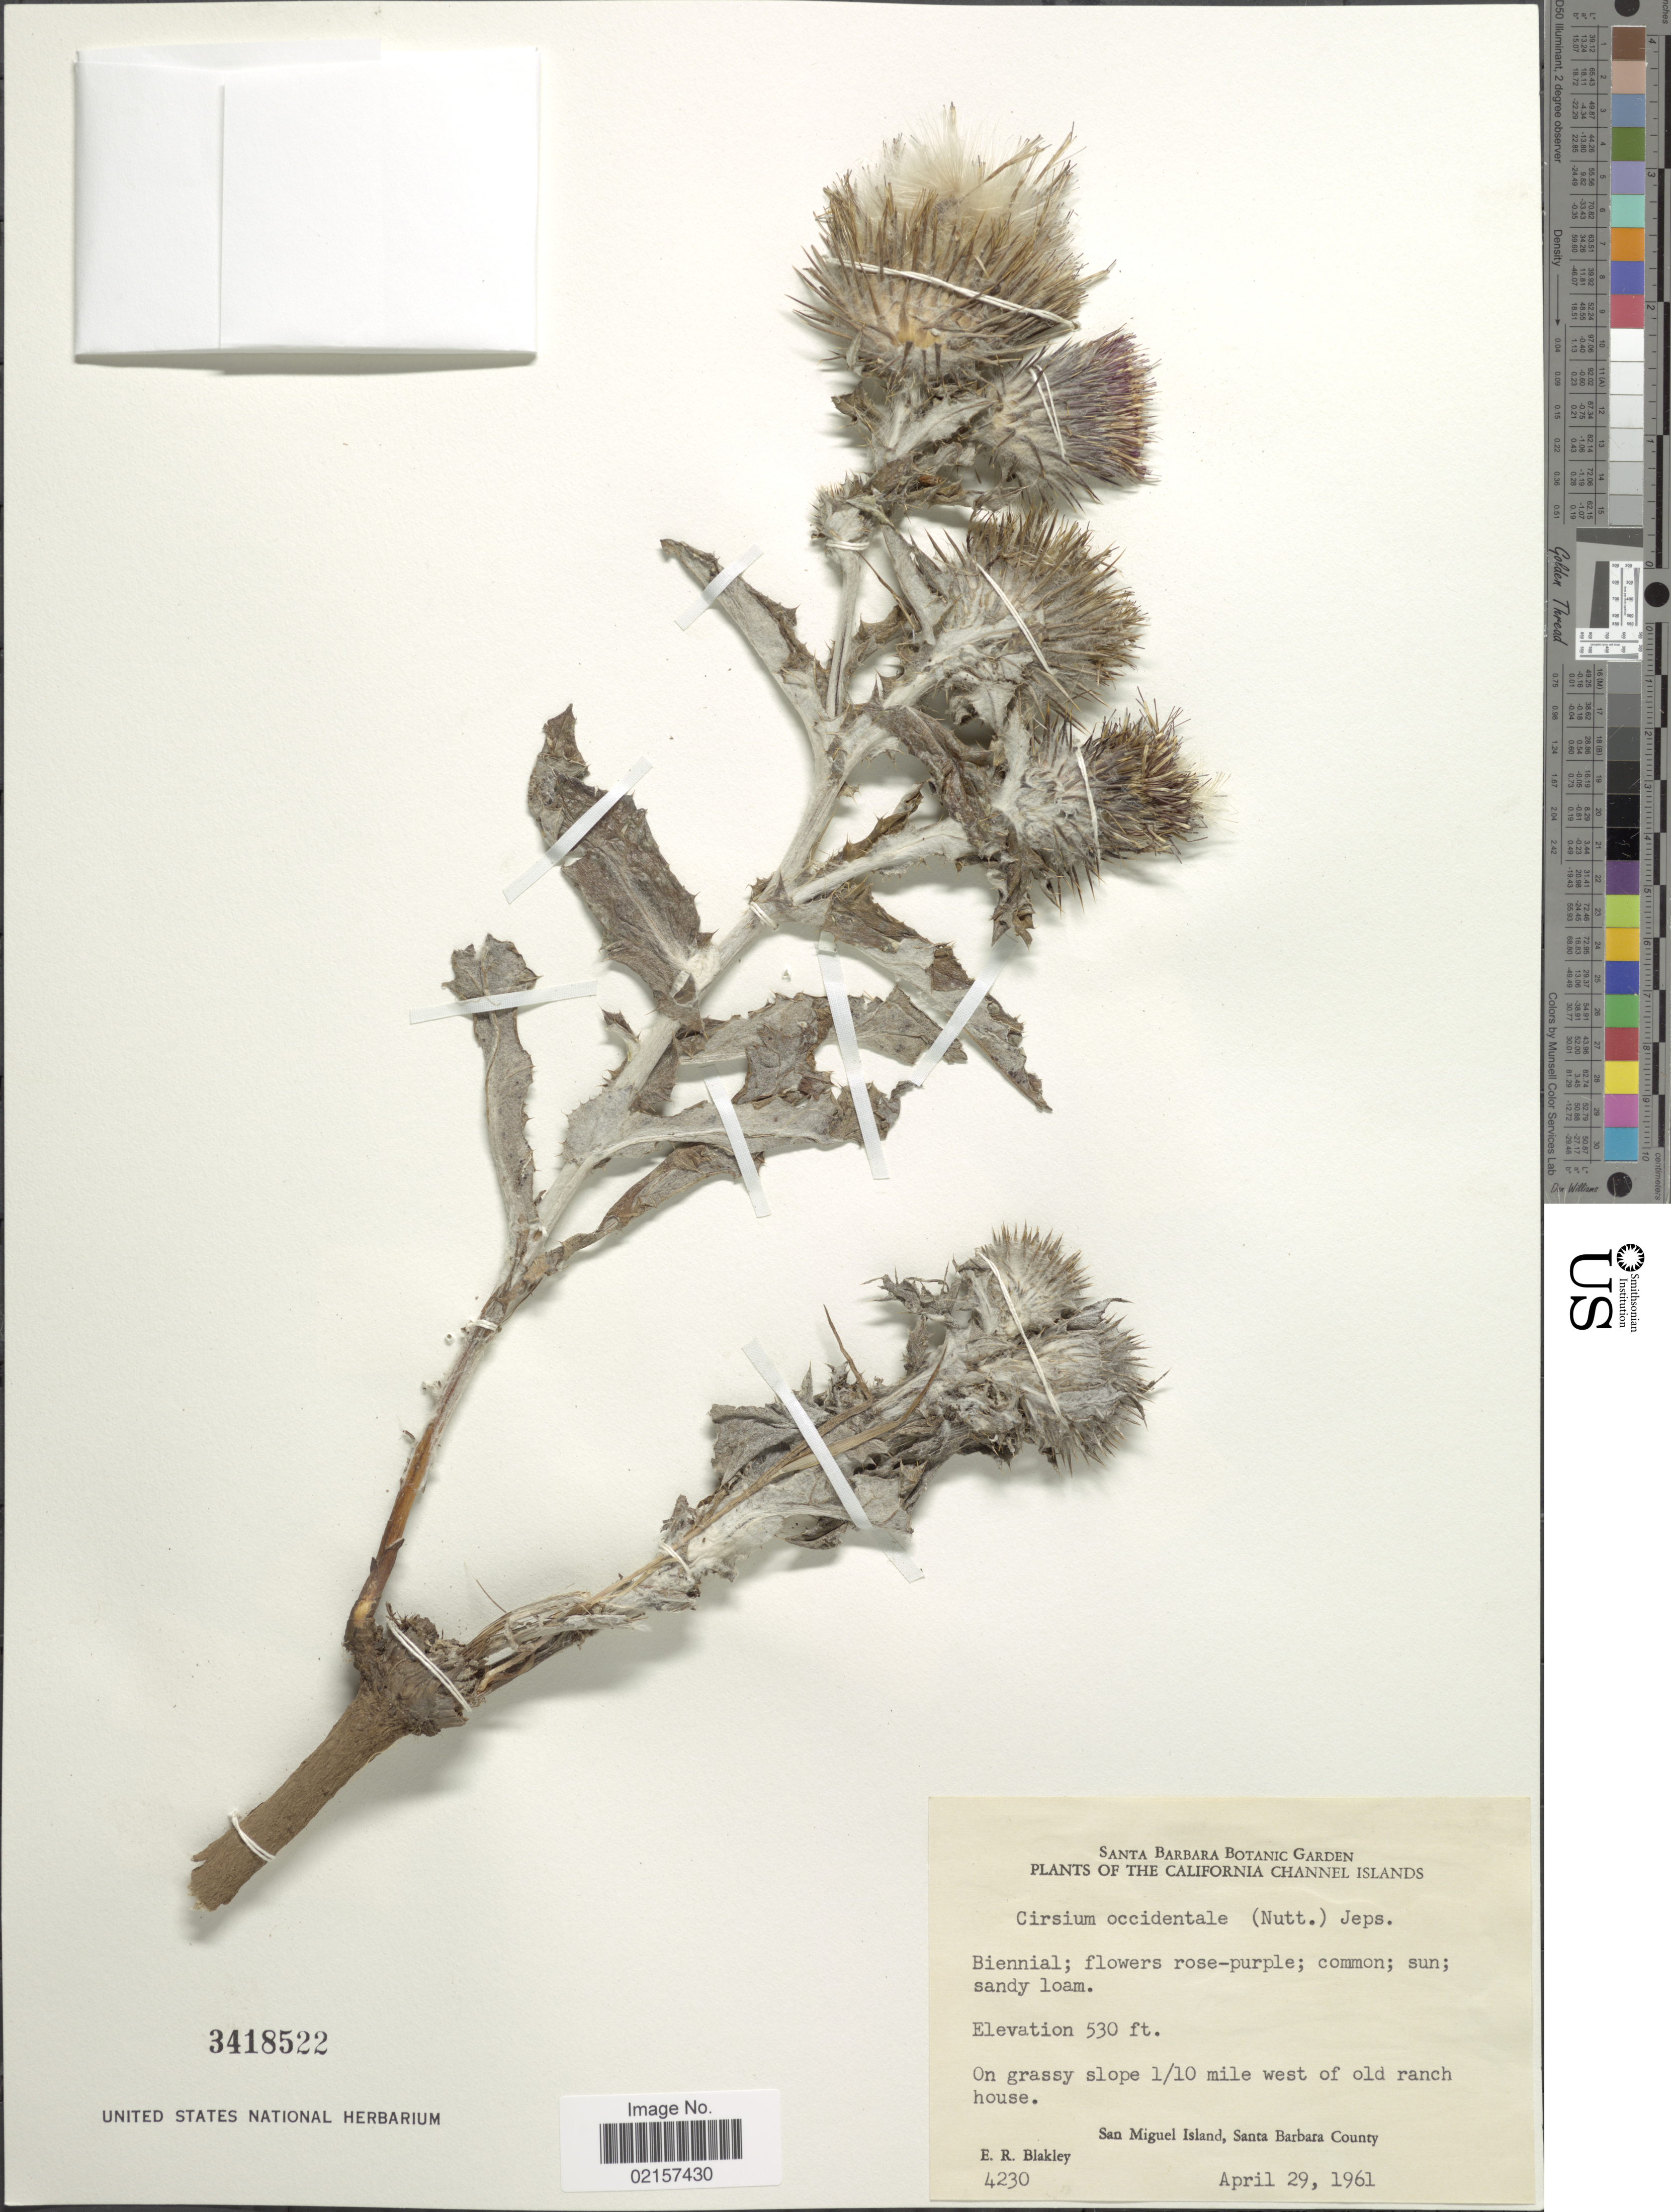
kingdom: Plantae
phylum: Tracheophyta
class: Magnoliopsida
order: Asterales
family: Asteraceae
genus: Cirsium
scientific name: Cirsium occidentale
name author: (Nutt.) Jeps.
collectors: E. R. Blakley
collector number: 4230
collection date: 1961-04-29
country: United States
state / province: California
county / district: Santa Barbara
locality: California Channel Islands, on grassy slope 1/10 mile west of old ranch house, San Miguel Island, Santa Barbara County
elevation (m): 162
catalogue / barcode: US 3418522